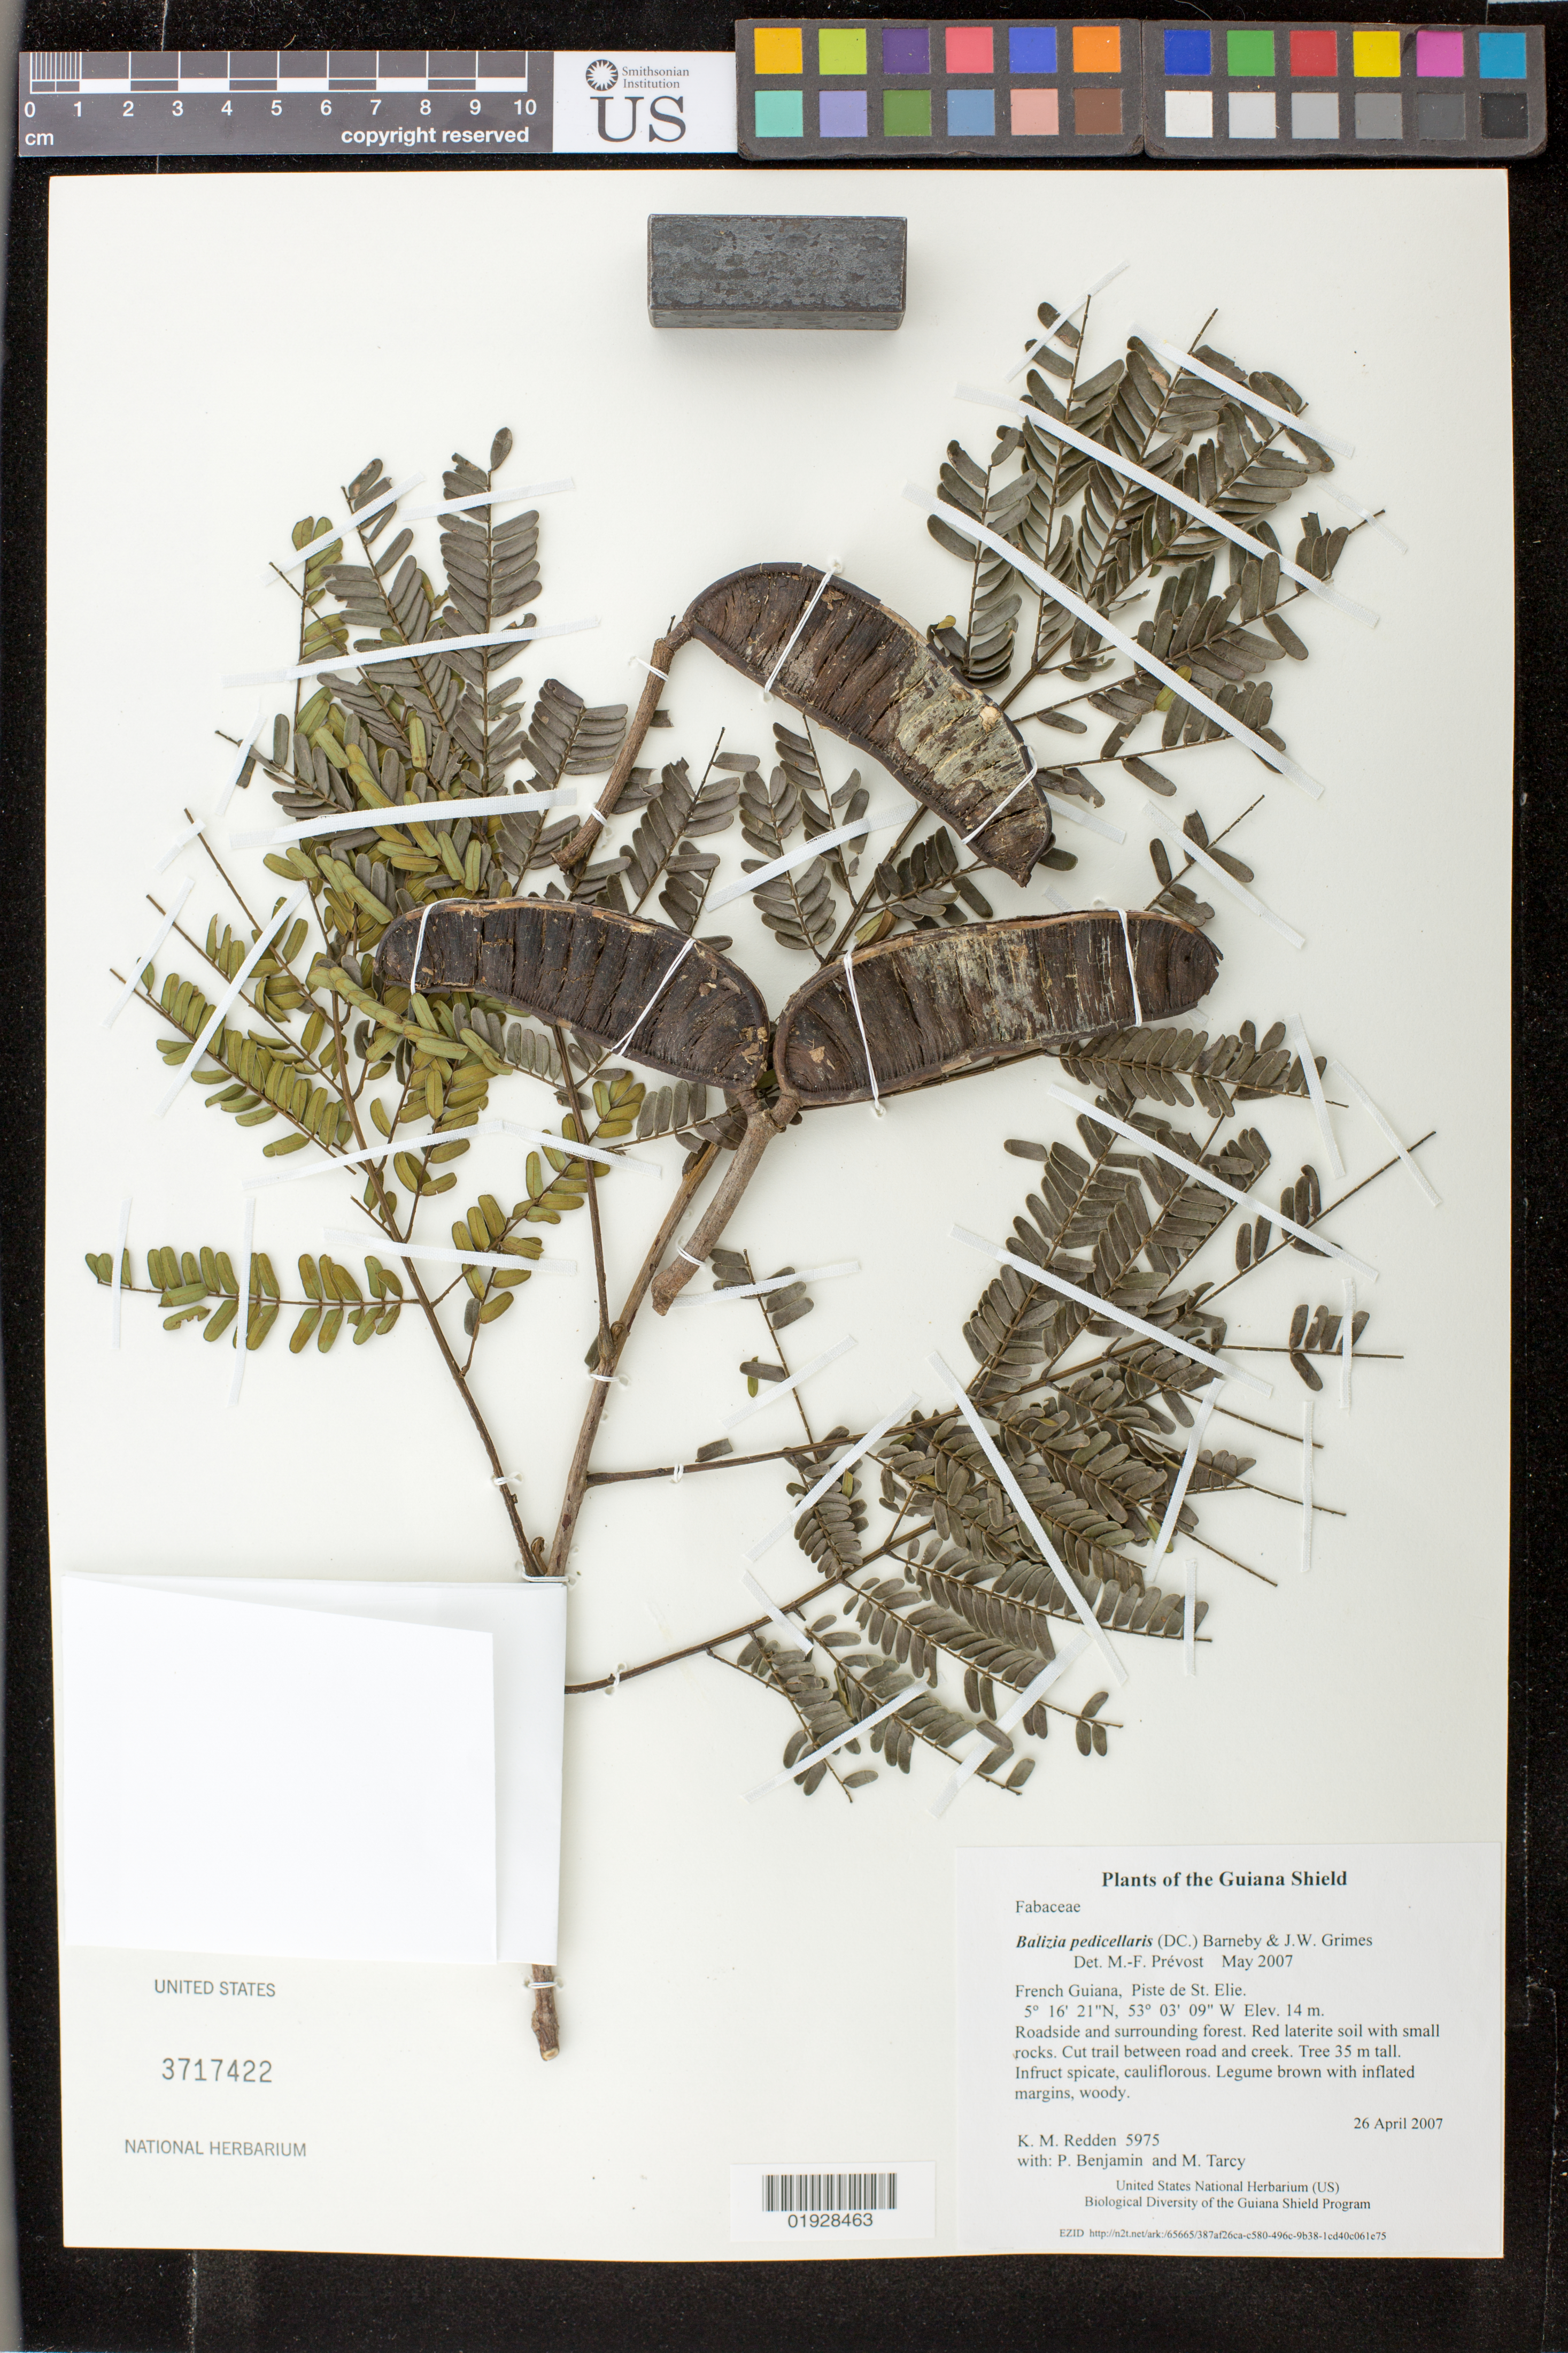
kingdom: Plantae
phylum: Tracheophyta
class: Magnoliopsida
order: Fabales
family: Fabaceae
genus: Hydrochorea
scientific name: Hydrochorea pedicellaris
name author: (DC.) M.V.B. Soares et al.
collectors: K. M. Redden, P. Benjamin & M. Tarcy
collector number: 5975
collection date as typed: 26 April 2007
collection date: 2007-04-26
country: French Guiana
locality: Piste de St. Elie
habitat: Roadside and surrounding forest. Red laterite soil with small rocks. Cut trail between road and creek.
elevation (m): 14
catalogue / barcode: US 3717422